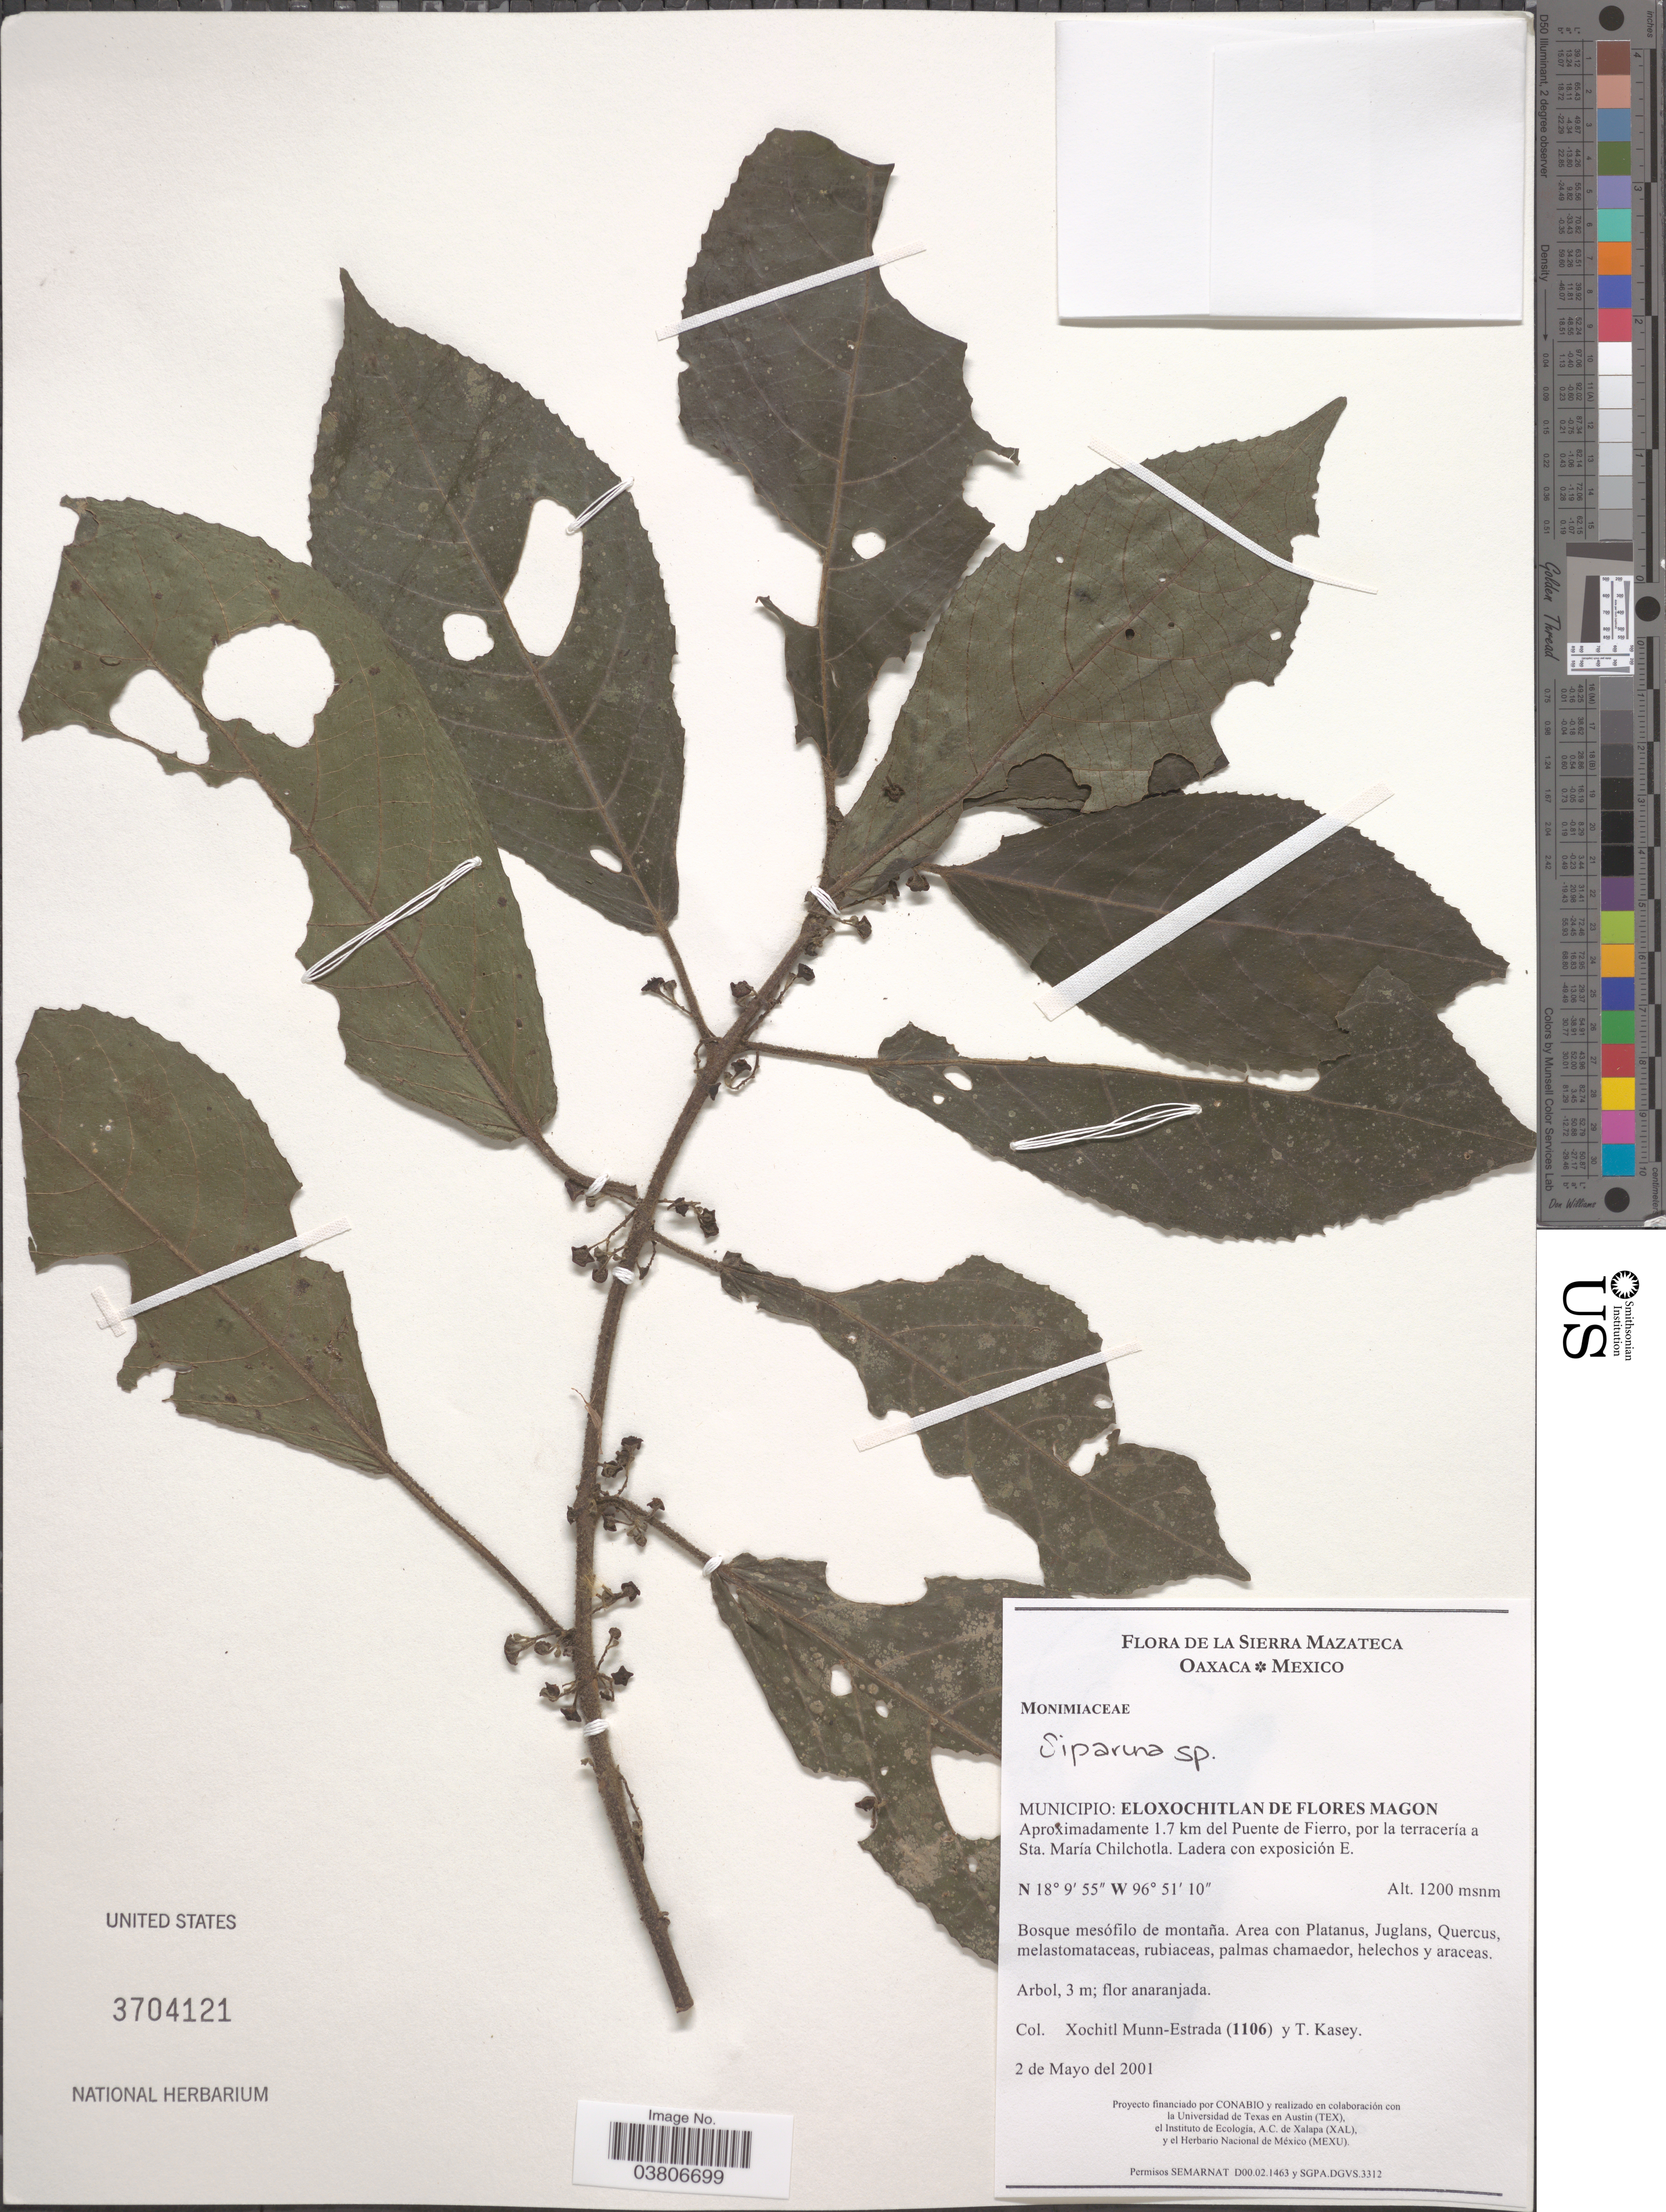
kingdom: Plantae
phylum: Tracheophyta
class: Magnoliopsida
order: Laurales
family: Siparunaceae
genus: Siparuna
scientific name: Siparuna sp.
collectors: X. Munn-Estrada & T. Kasey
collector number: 1106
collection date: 2001-05-02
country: Mexico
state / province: Oaxaca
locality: Sierra Mazateca. Municipio: Eloxochitlan de flores Magon. Aproximadamente 1.7 km del Puente de Fierro, por la terracería a Sta. María Chilchotla.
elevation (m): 1200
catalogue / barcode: US 3704121